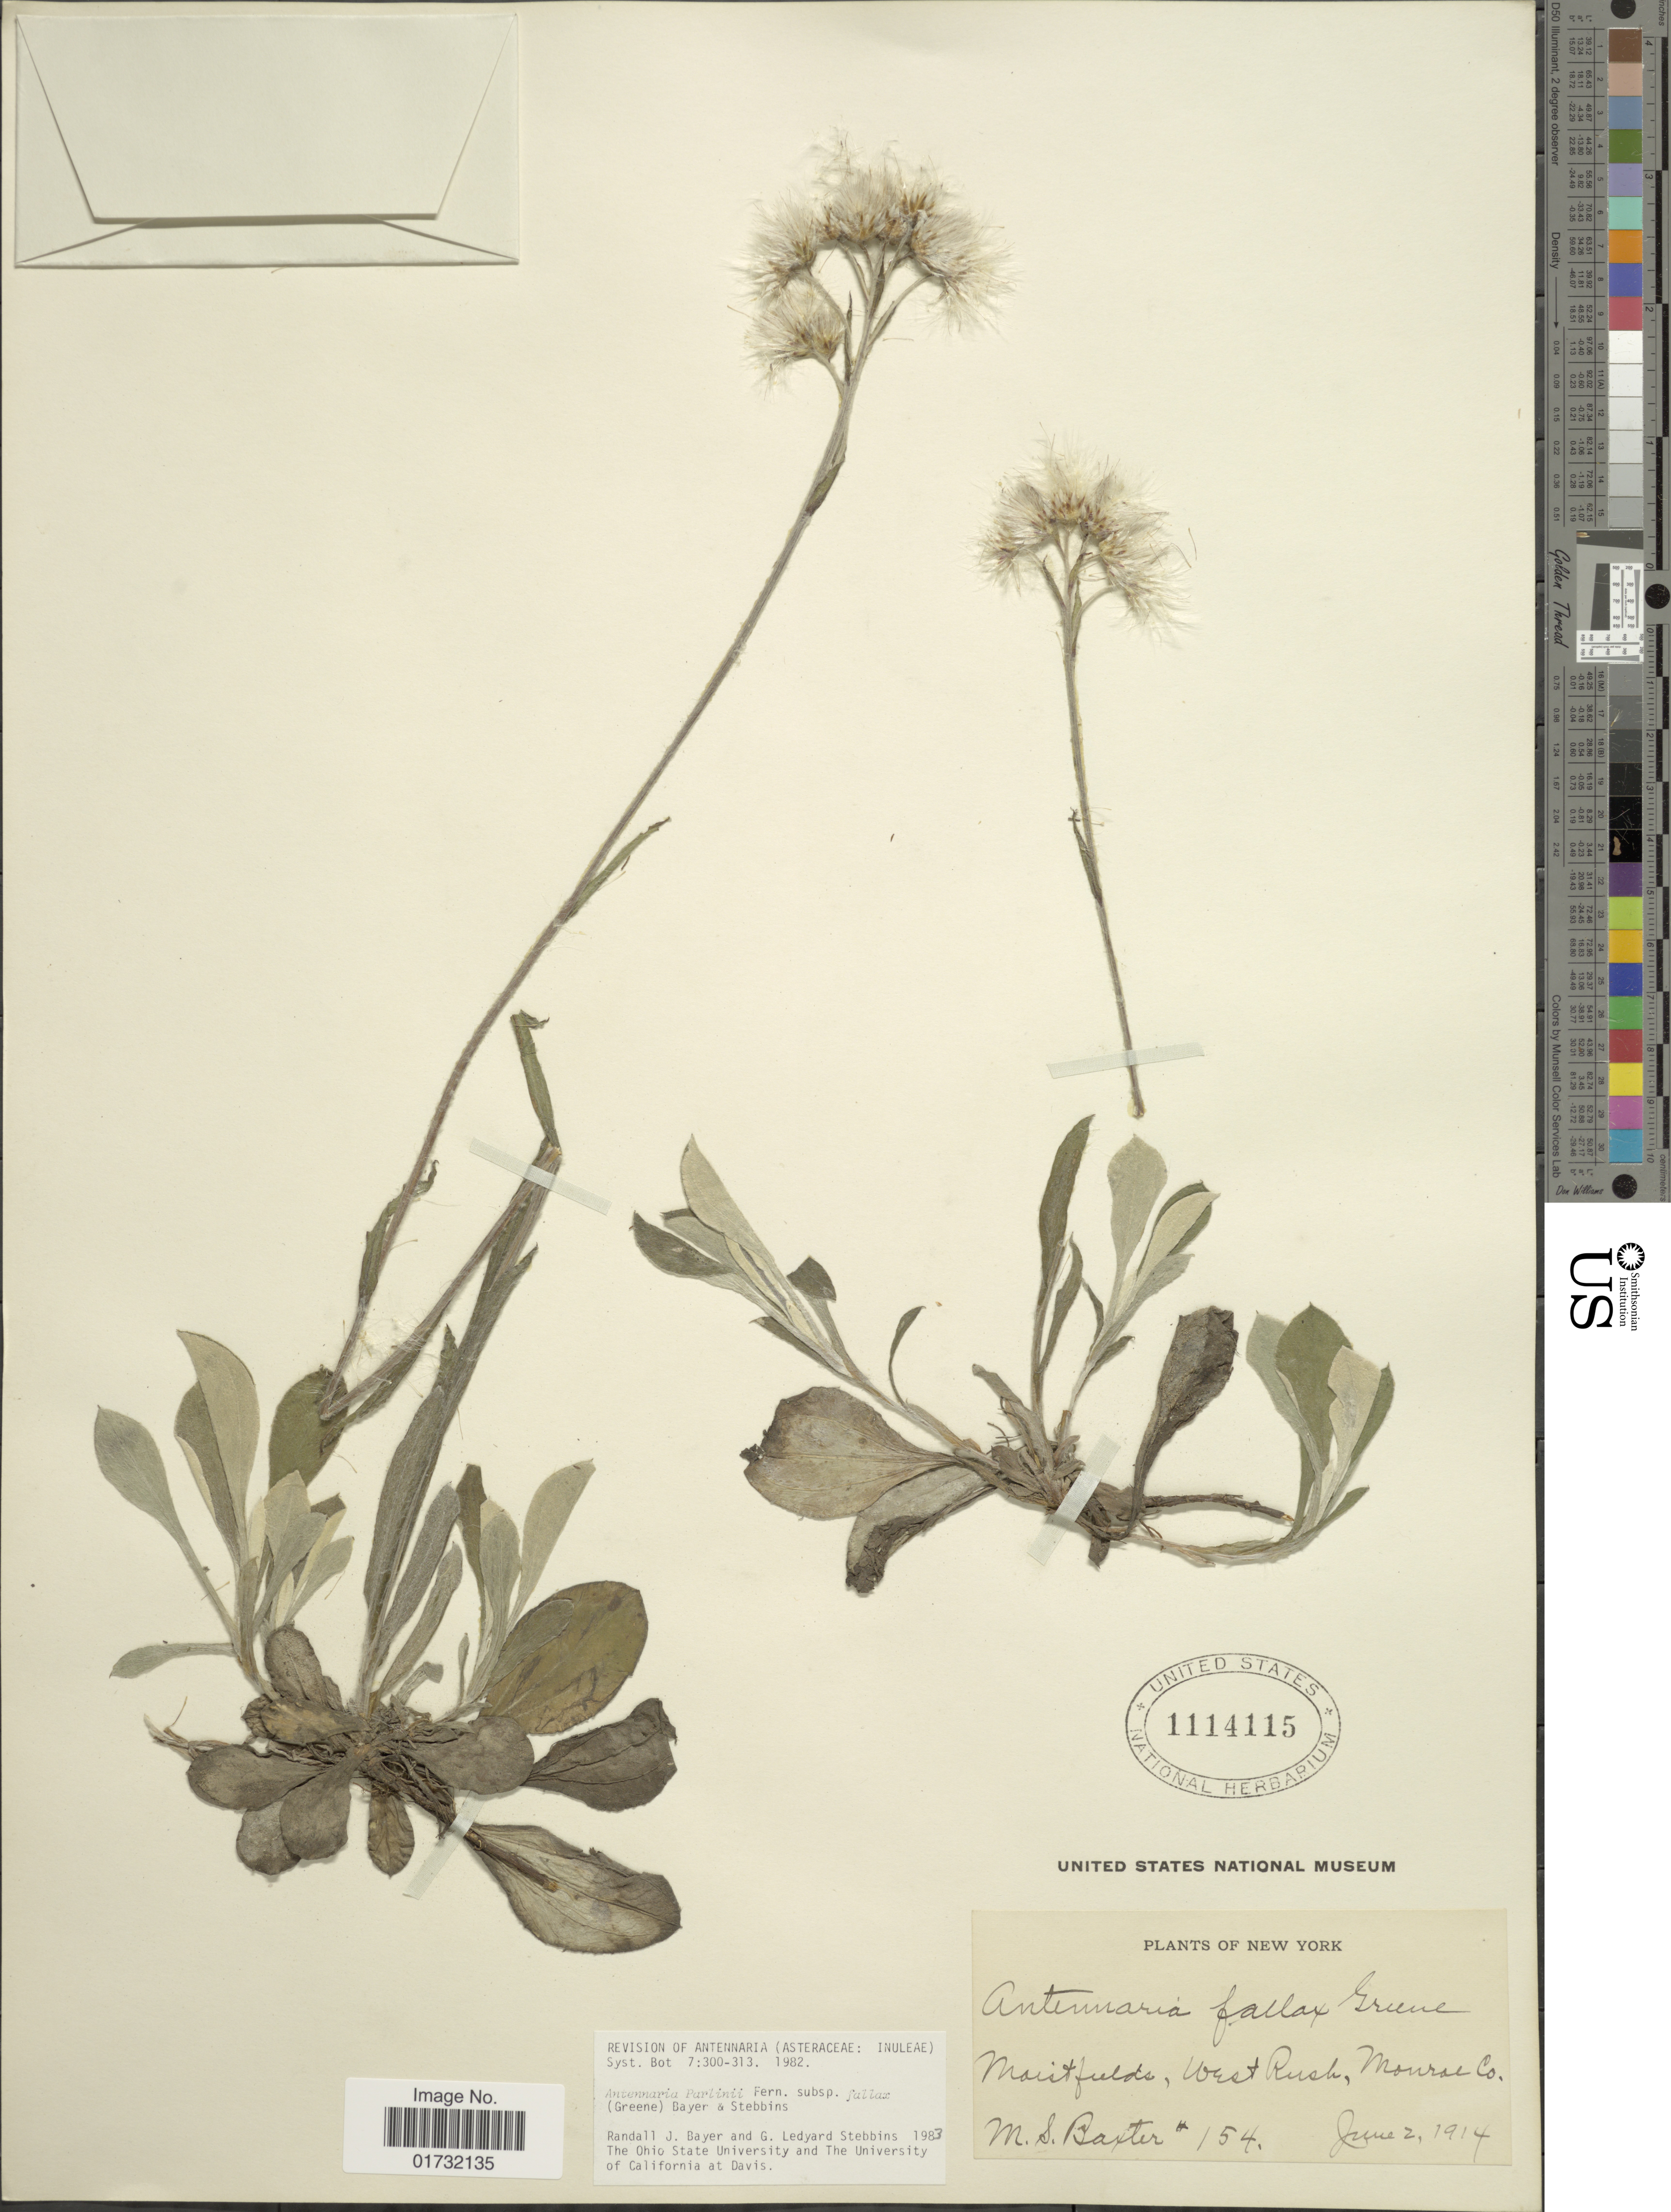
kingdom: Plantae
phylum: Tracheophyta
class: Magnoliopsida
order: Asterales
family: Asteraceae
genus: Antennaria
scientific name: Antennaria parlinii subsp. fallax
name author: (Greene) R.J. Bayer & Stebbins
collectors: M. Baxter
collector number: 154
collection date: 1914-06-02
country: United States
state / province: New York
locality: West Rush, Monroe Co.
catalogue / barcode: US 1114115